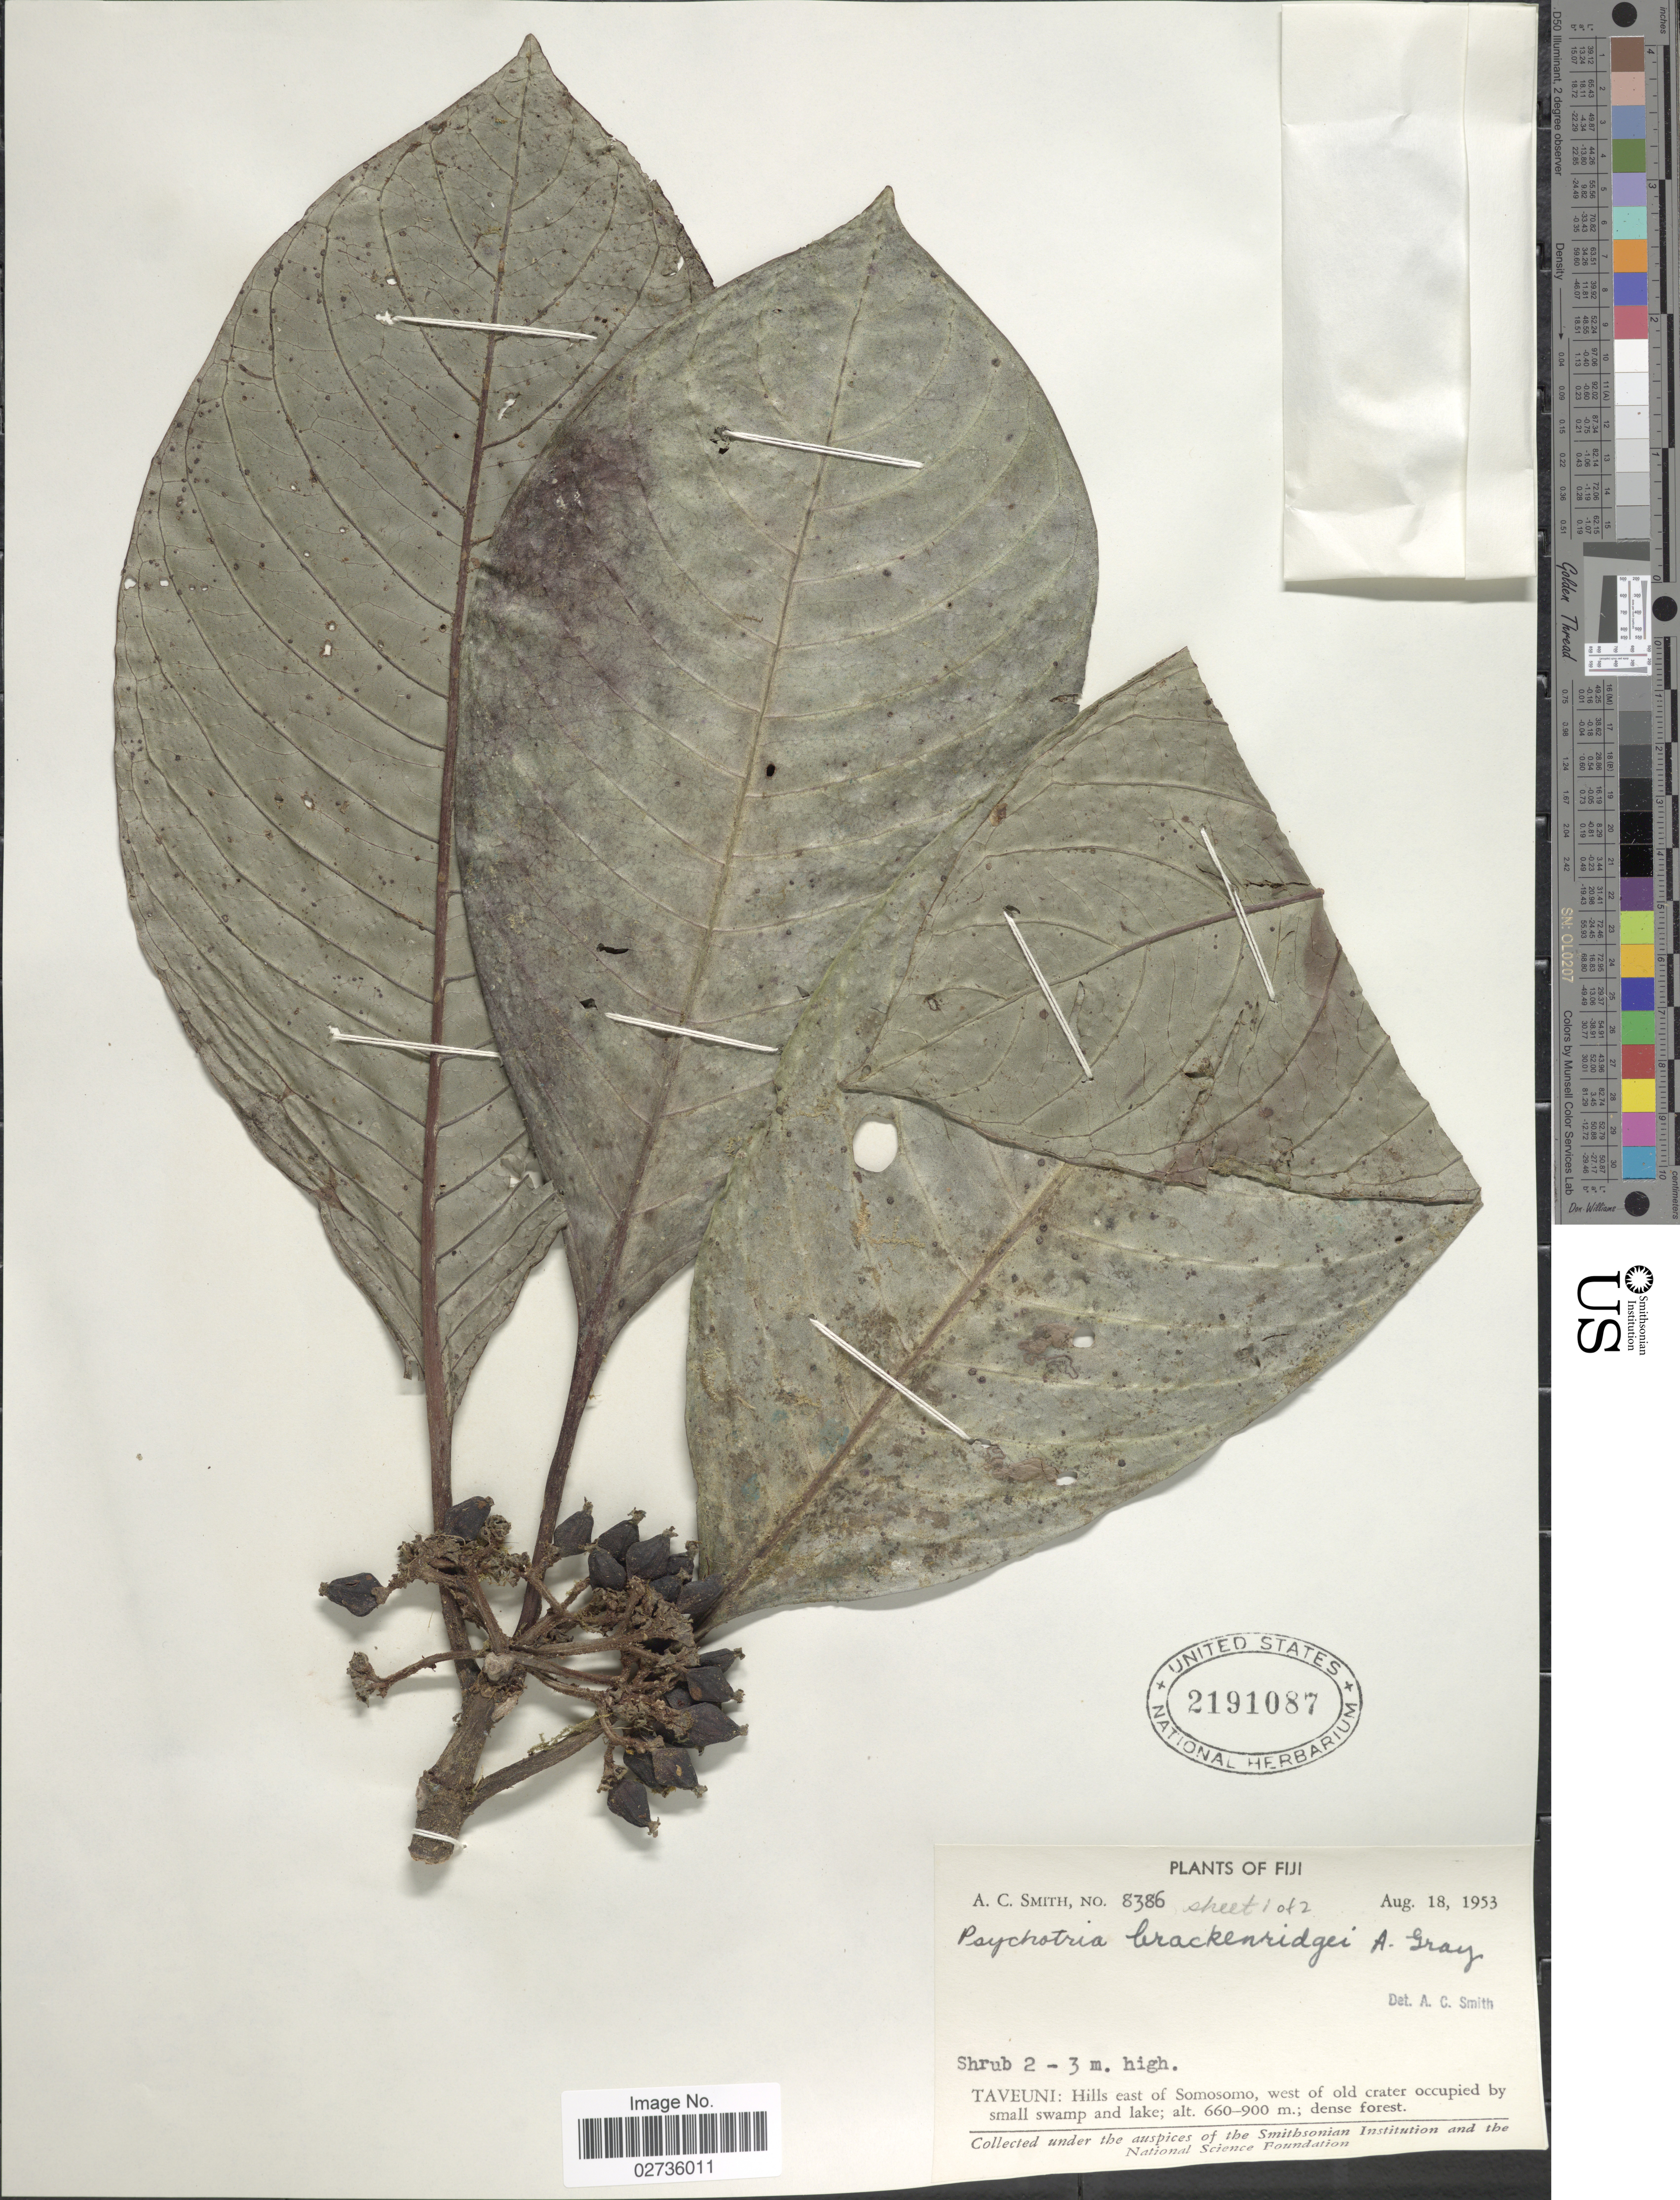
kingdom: Plantae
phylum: Tracheophyta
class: Magnoliopsida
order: Gentianales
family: Rubiaceae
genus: Psychotria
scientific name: Psychotria brackenridgei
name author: A. Gray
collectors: A. C. Smith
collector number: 8386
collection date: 1953-08-18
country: Fiji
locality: Taveuni: Hills east of Somosomo, west of old crater occupied by small swamp and lake.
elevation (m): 660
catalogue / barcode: US 2191087